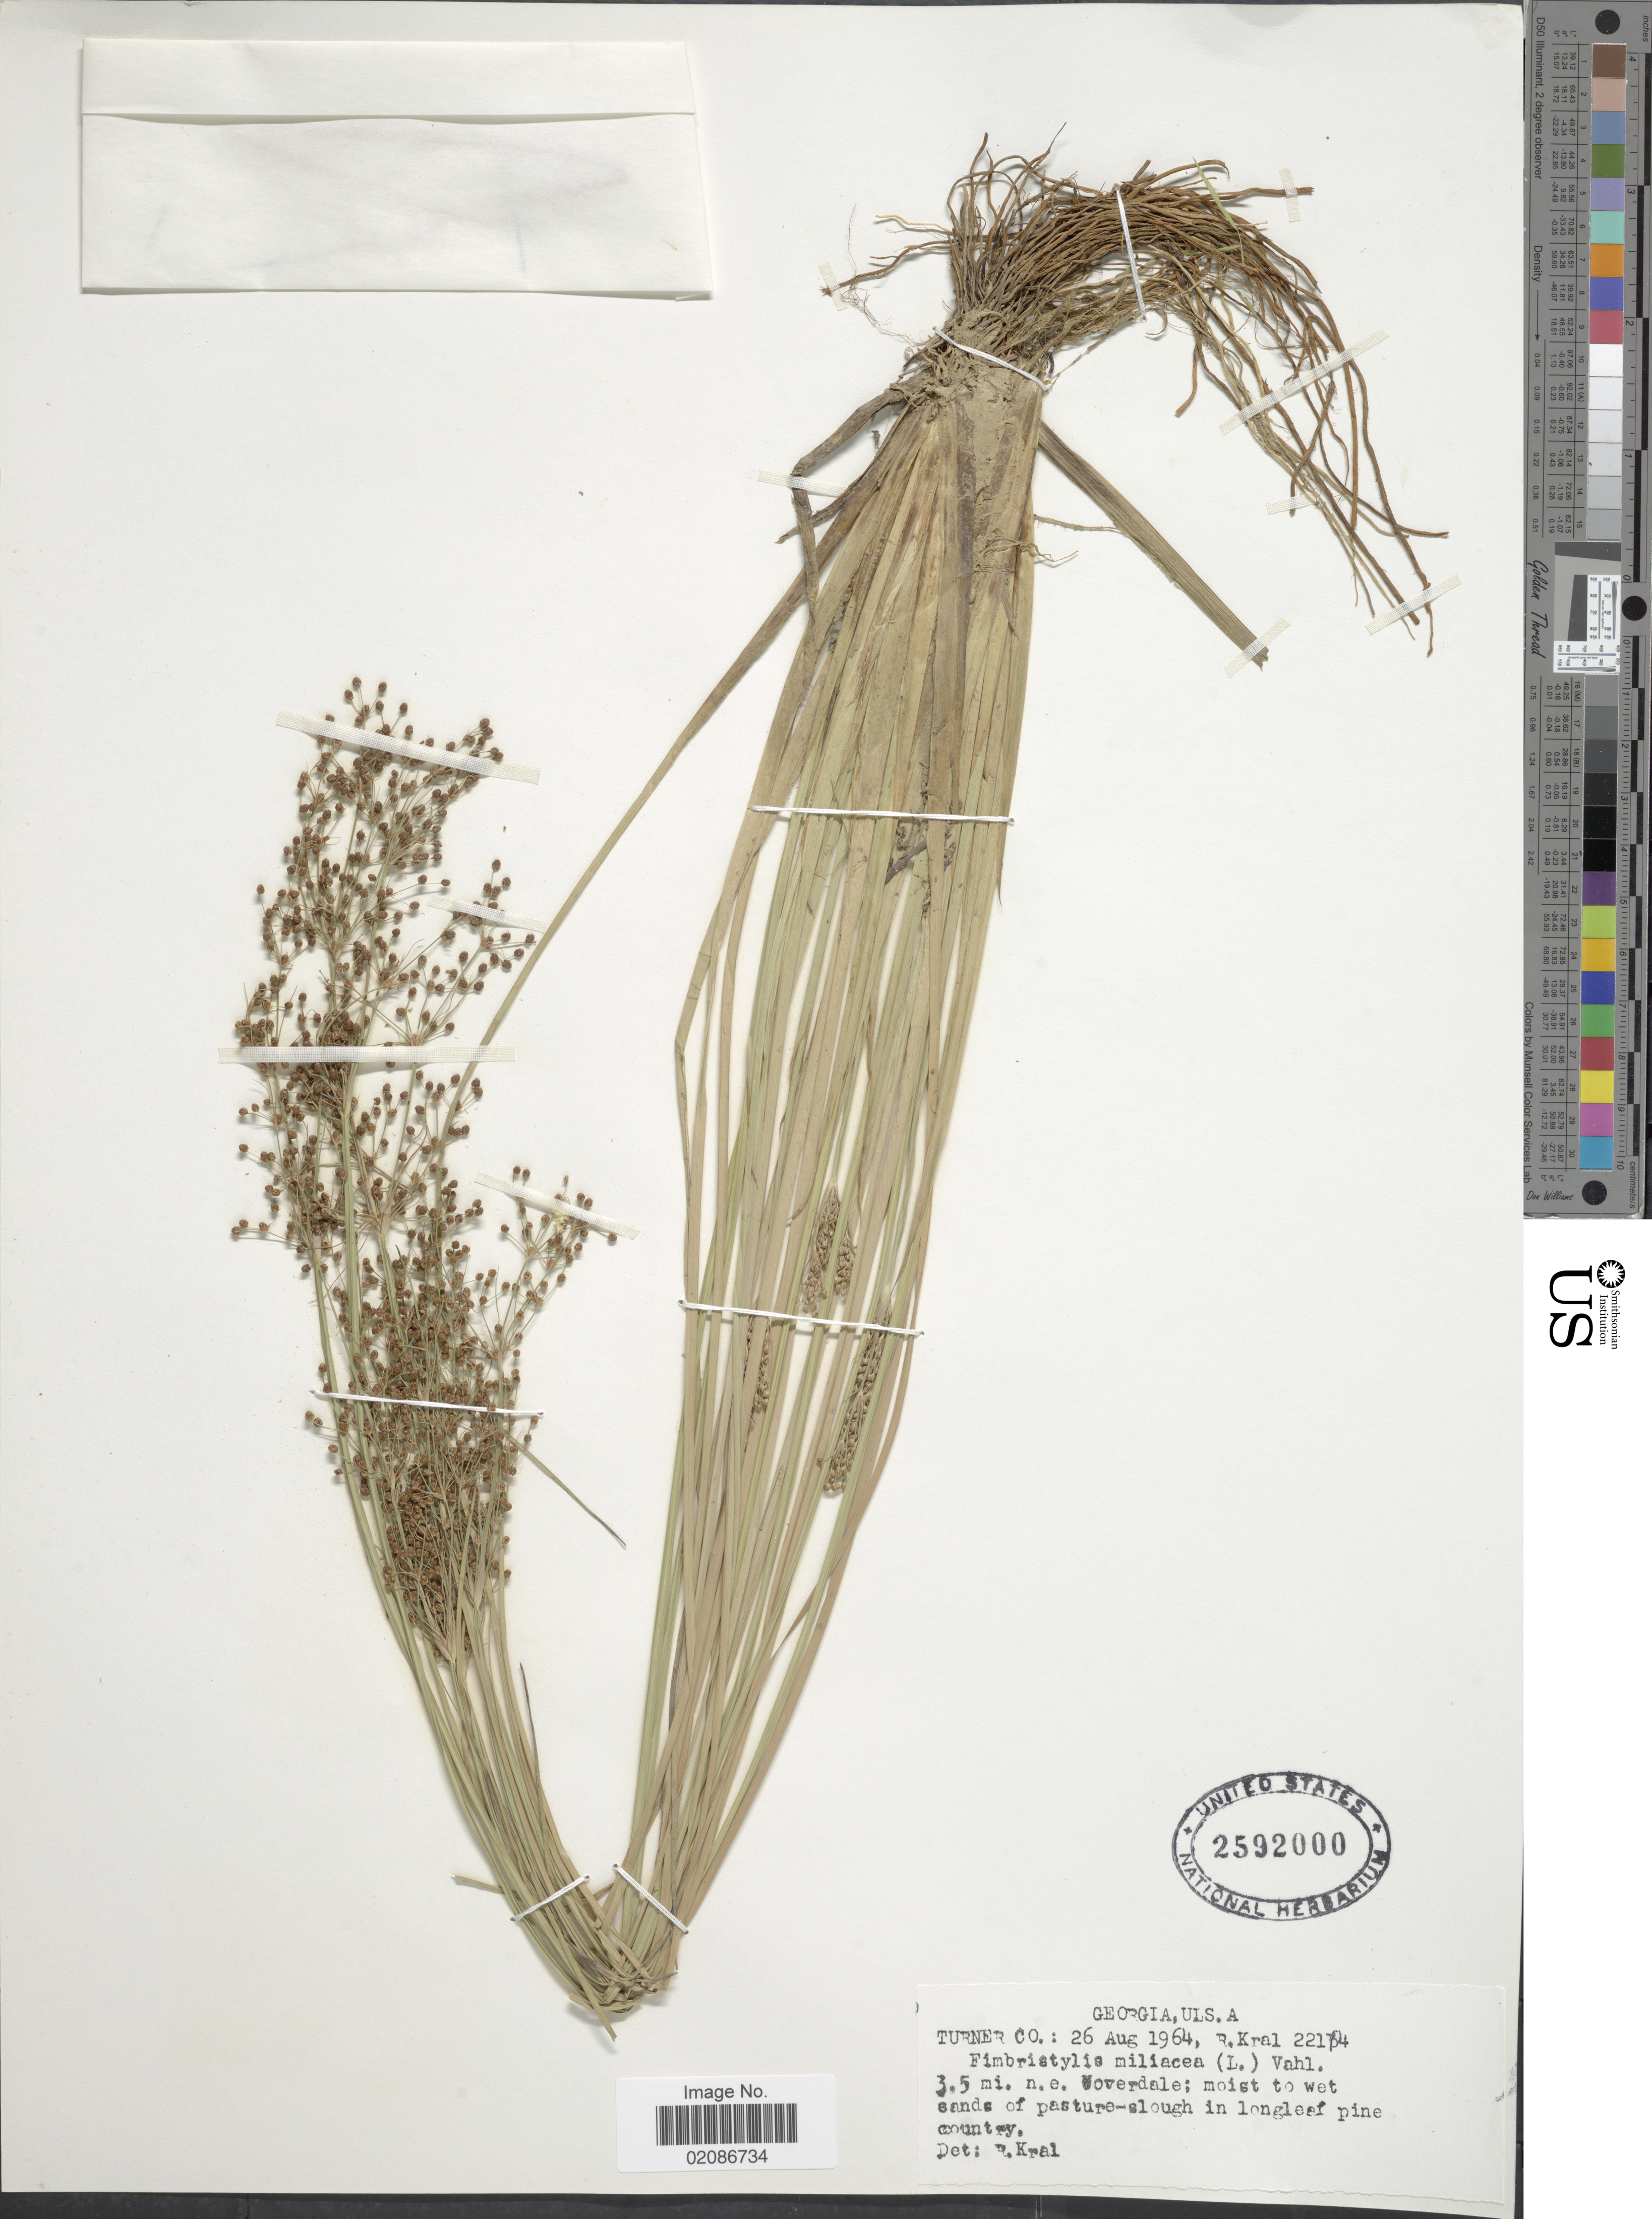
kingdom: Plantae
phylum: Tracheophyta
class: Liliopsida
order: Poales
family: Cyperaceae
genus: Fimbristylis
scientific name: Fimbristylis littoralis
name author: Gaudich.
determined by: Strong, M. T., (US), Smithsonian Institution - National Museum of Natural History (UNITED STATES)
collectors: R. Kral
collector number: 22174*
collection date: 1964-08-26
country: United States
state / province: Georgia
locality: Turner Co.: 3.5 mi. n.e. Coverdale; moist to wet sands of pasture-slough in longleaf pine country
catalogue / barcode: US 2592000